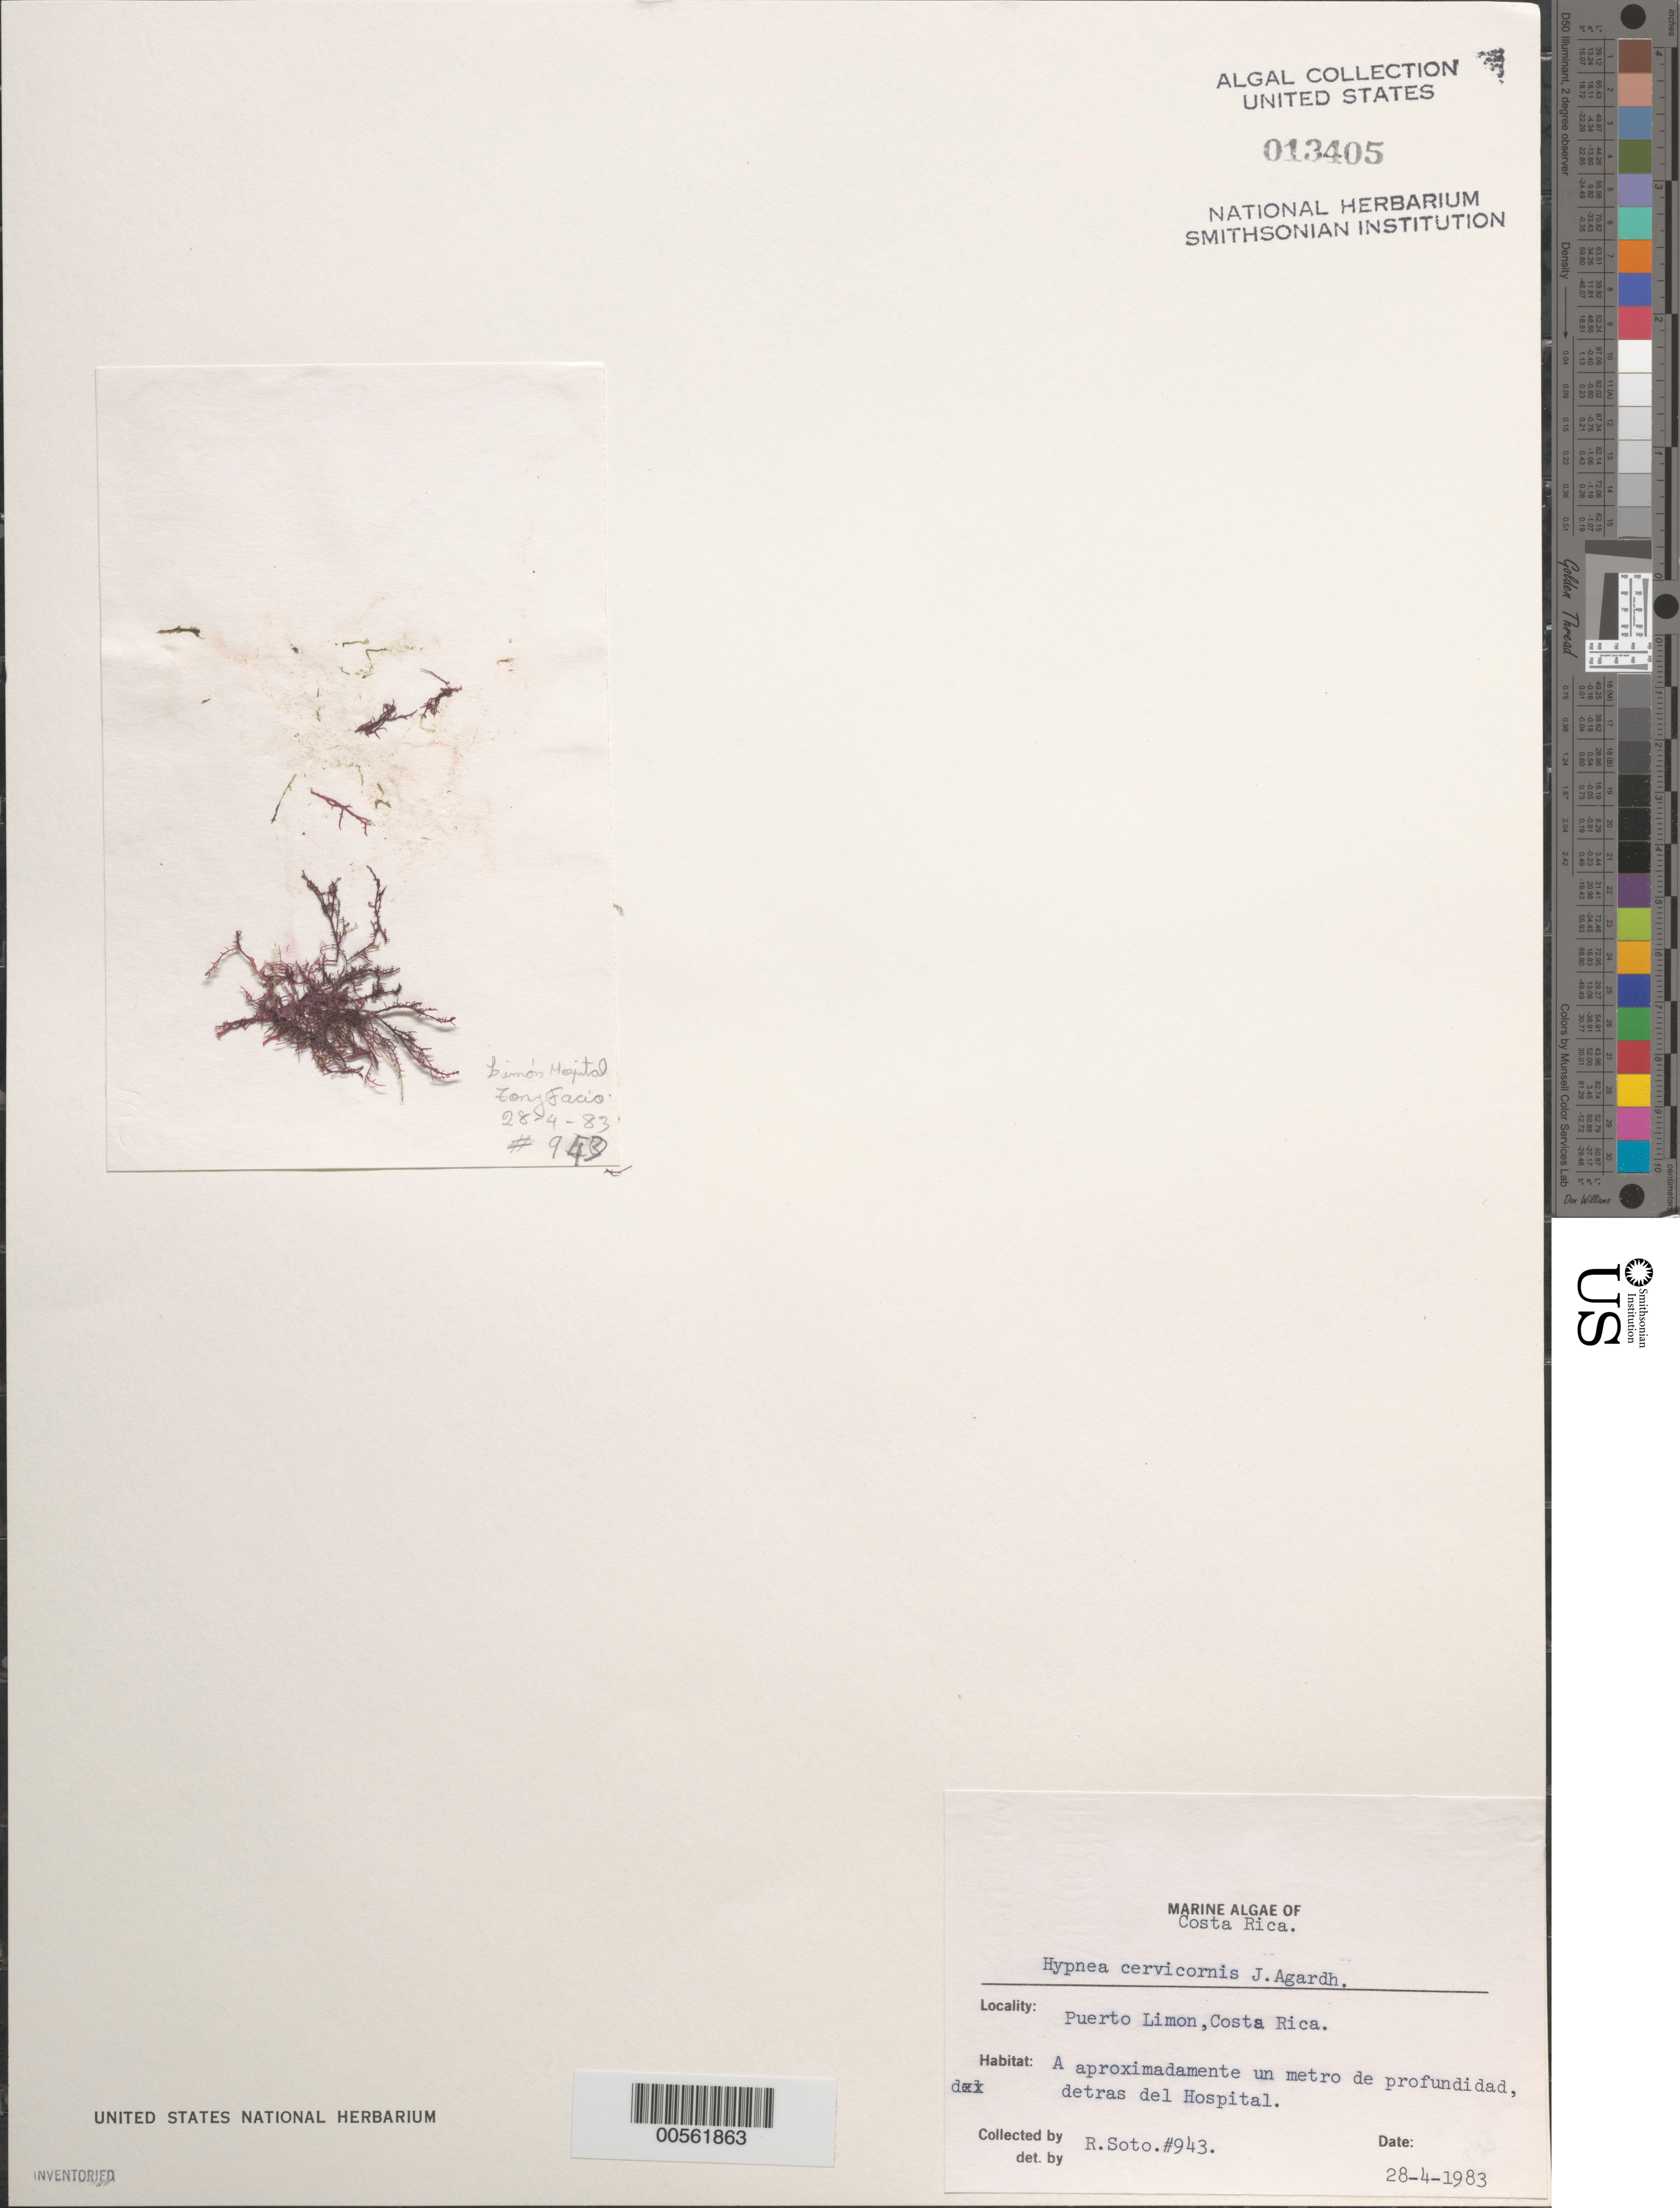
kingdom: Plantae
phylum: Rhodophyta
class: Florideophyceae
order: Gigartinales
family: Cystocloniaceae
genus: Hypnea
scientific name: Hypnea cervicornis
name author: J. Agardh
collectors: R. Soto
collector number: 943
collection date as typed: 28 Apr 1983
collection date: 1983-04-28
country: Costa Rica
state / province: Limón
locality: Puerto limon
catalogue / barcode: US 13405